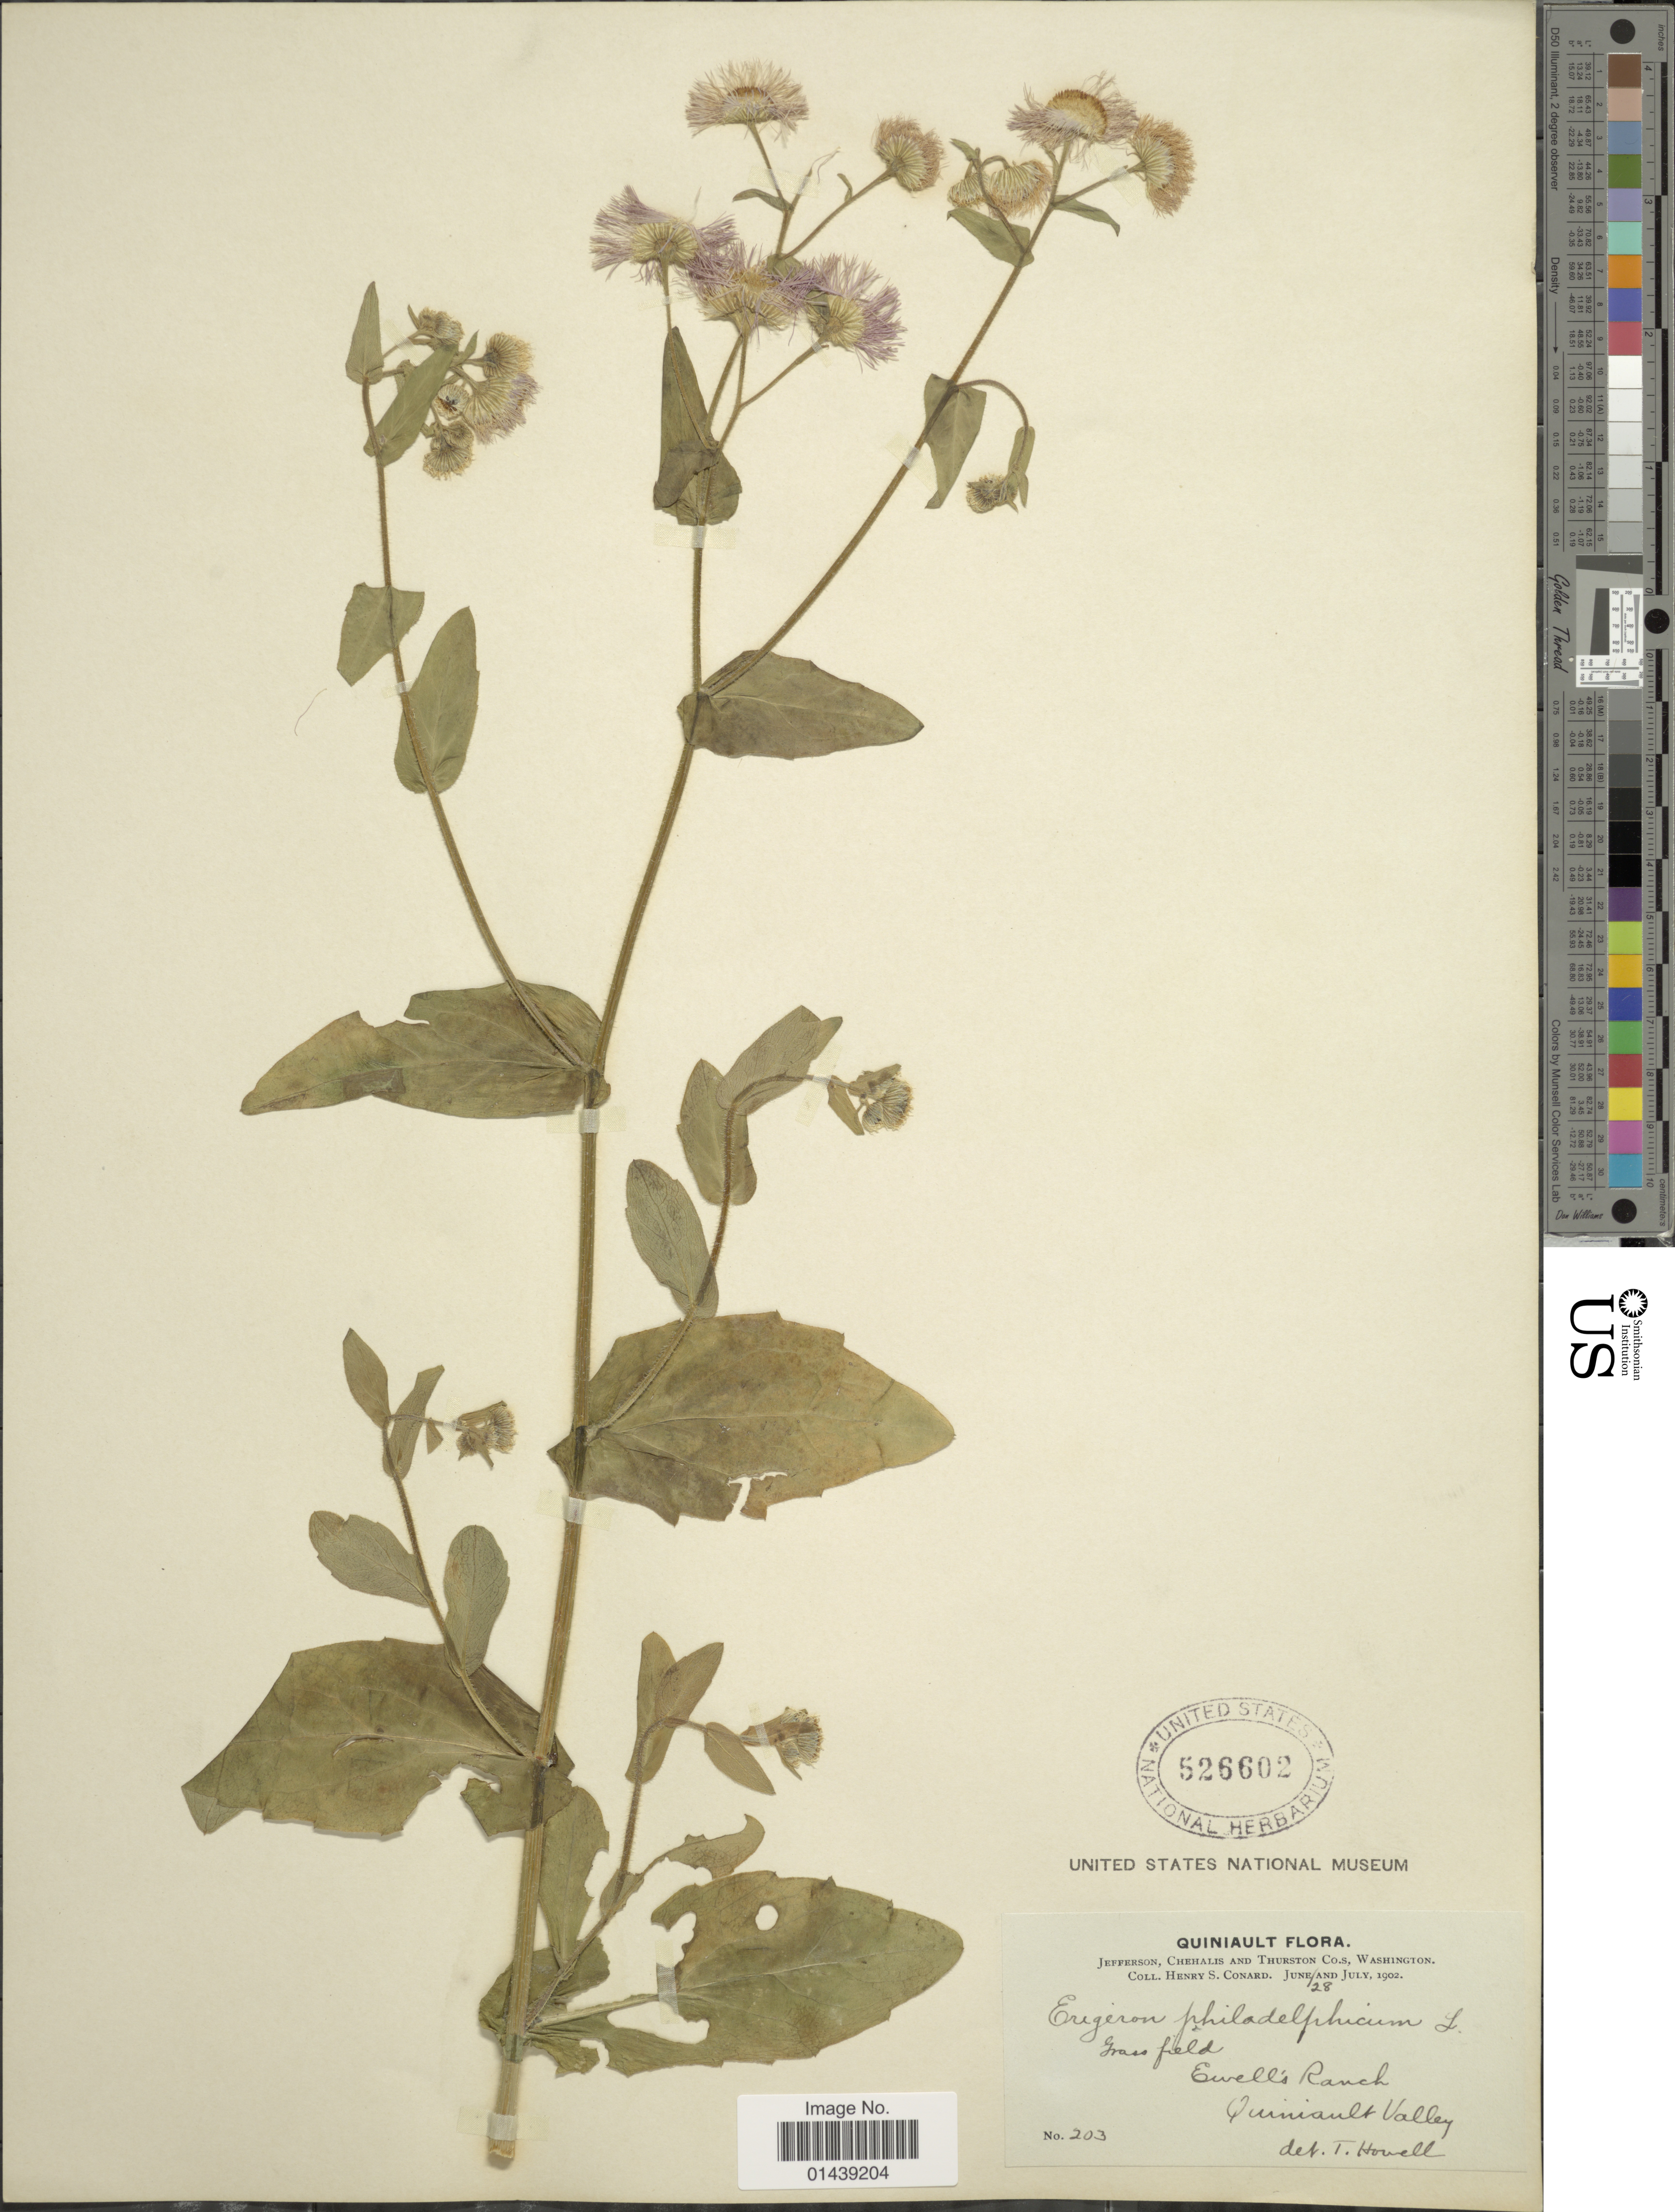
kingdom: Plantae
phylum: Tracheophyta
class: Magnoliopsida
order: Asterales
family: Asteraceae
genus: Erigeron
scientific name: Erigeron philadelphicus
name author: L.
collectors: H. S. Conard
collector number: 203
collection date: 1902-06-28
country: United States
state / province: Washington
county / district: Thurston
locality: Quiniault. Jefferson, Chehalis and Thurston Co. Ewell's Ranch. Quiniault Valley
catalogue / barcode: US 526602